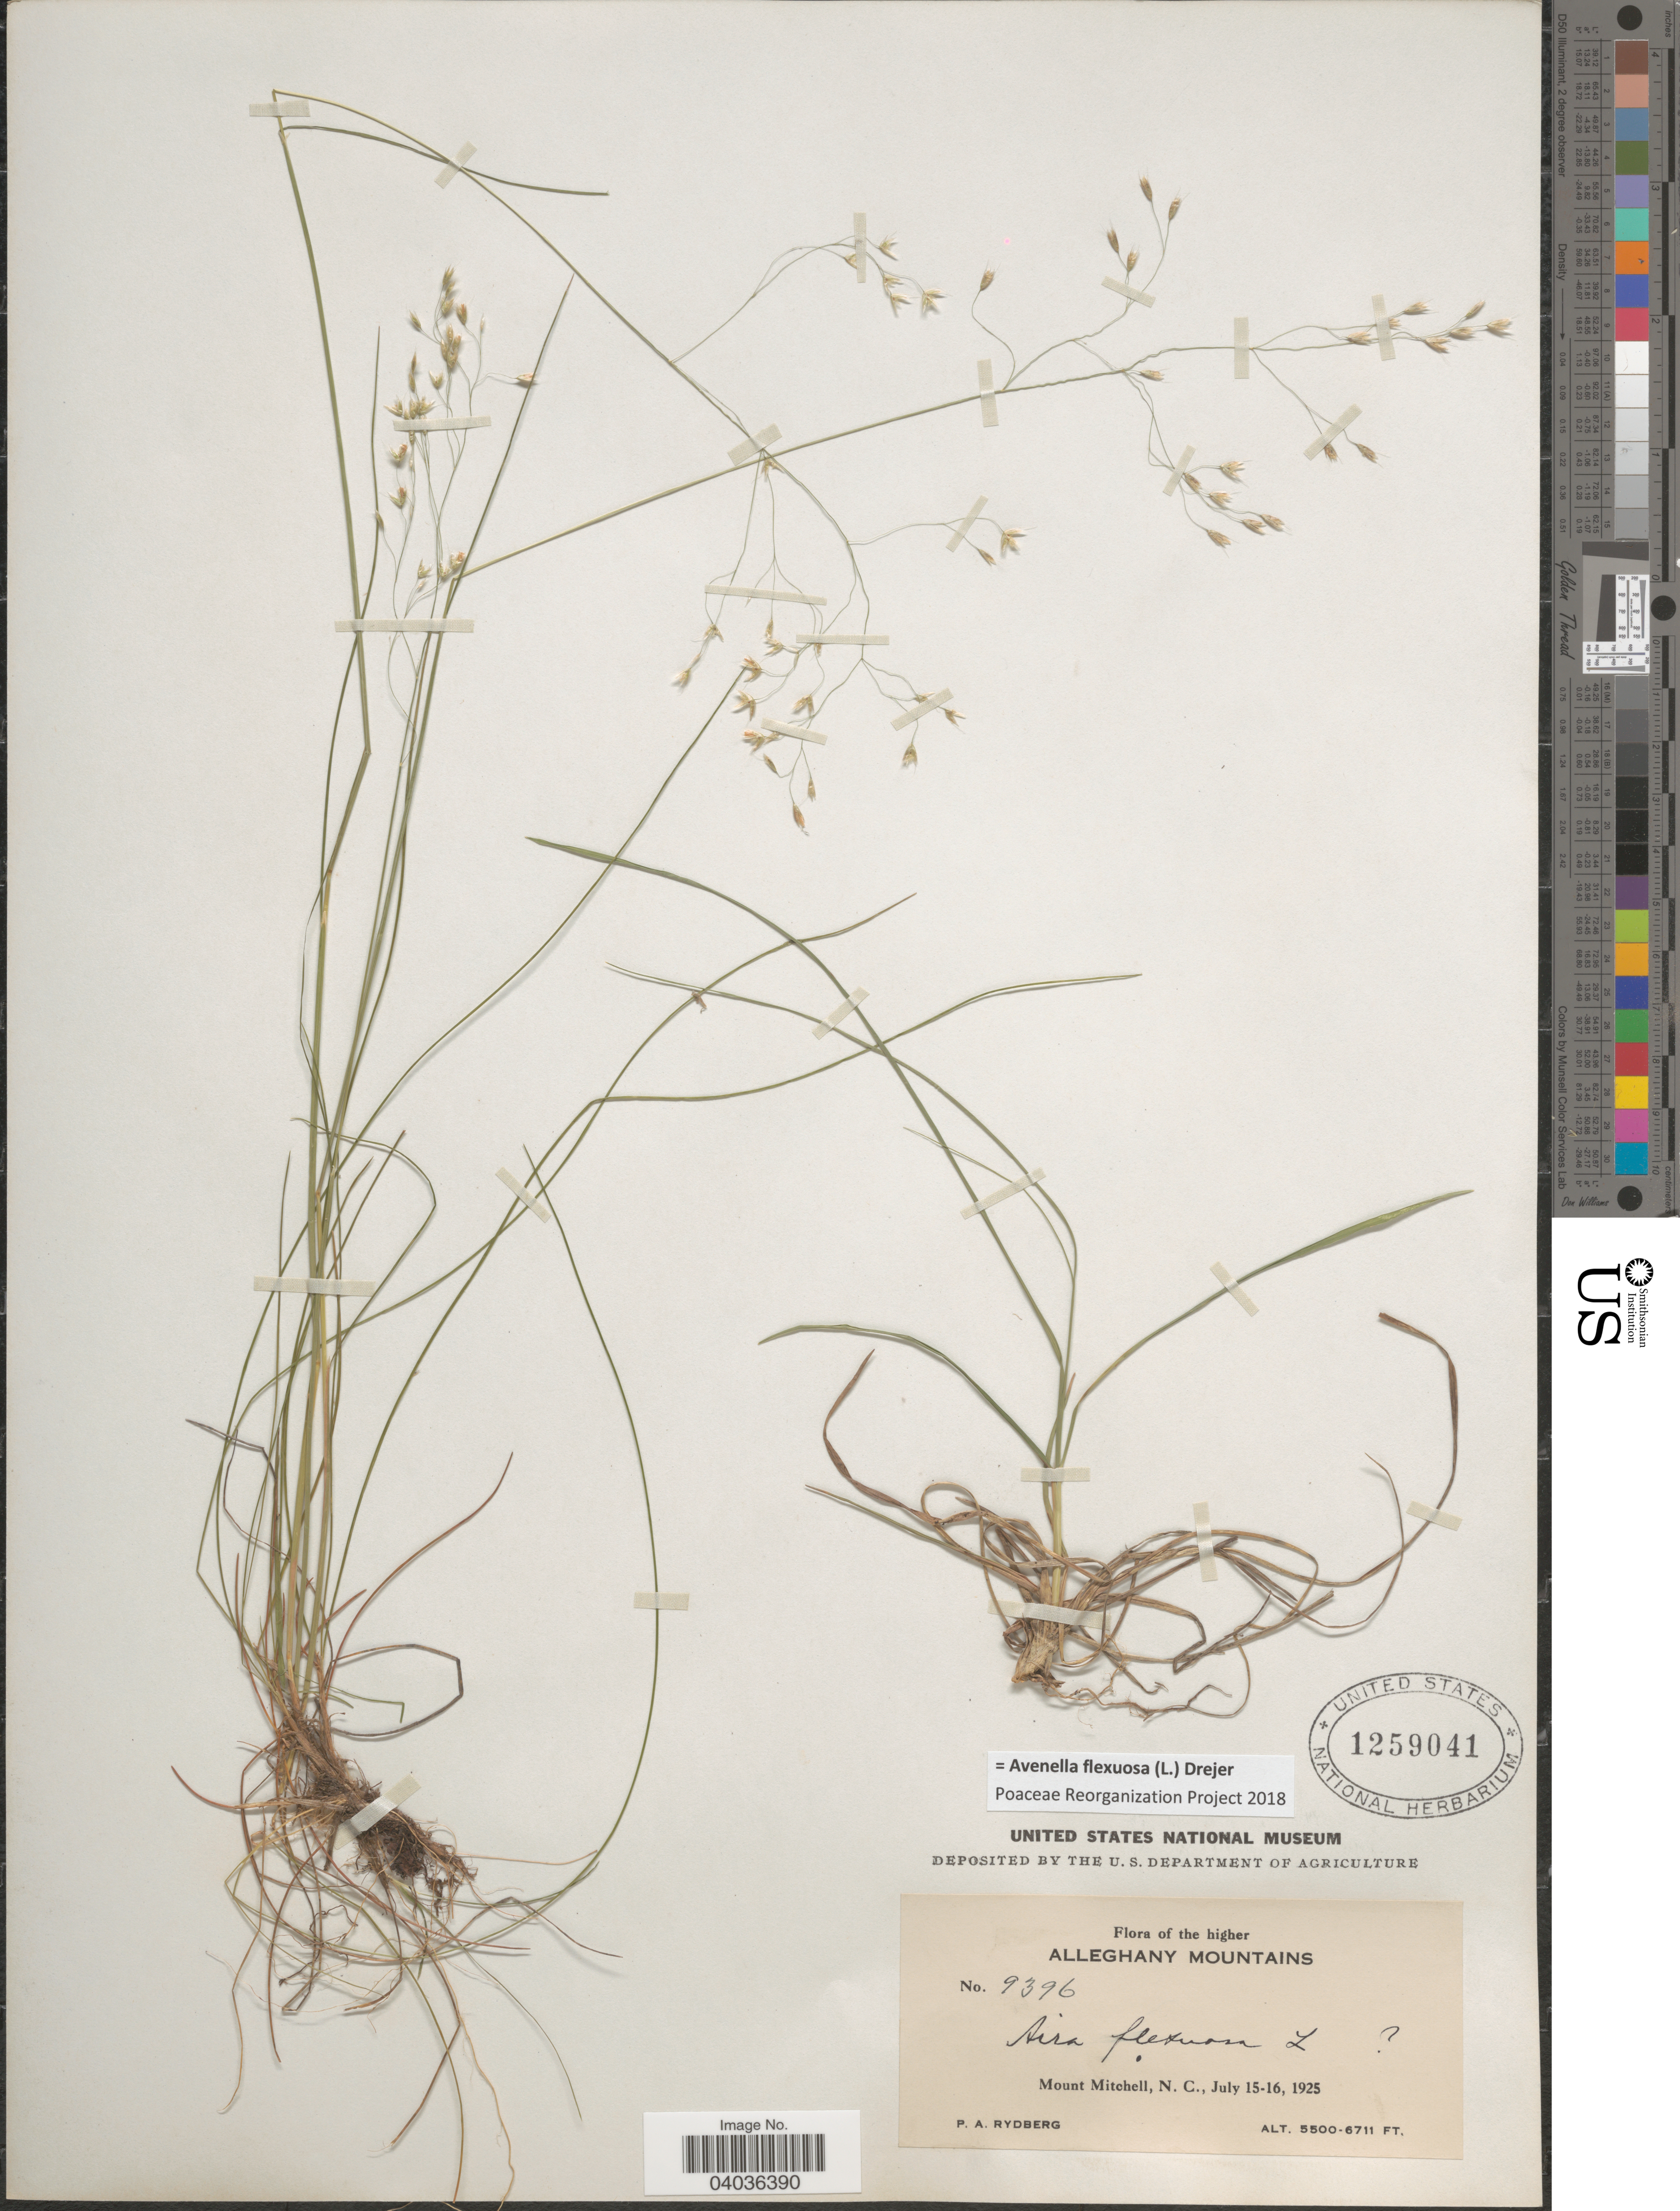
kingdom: Plantae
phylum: Tracheophyta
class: Liliopsida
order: Poales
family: Poaceae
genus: Avenella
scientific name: Avenella flexuosa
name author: (L.) Drejer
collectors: P. A. Rydberg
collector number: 9396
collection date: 1925-07-15/1925-07-16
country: United States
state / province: North Carolina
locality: Alleghany Mountains. Mount Mitchell.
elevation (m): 1676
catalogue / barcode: US 1259041